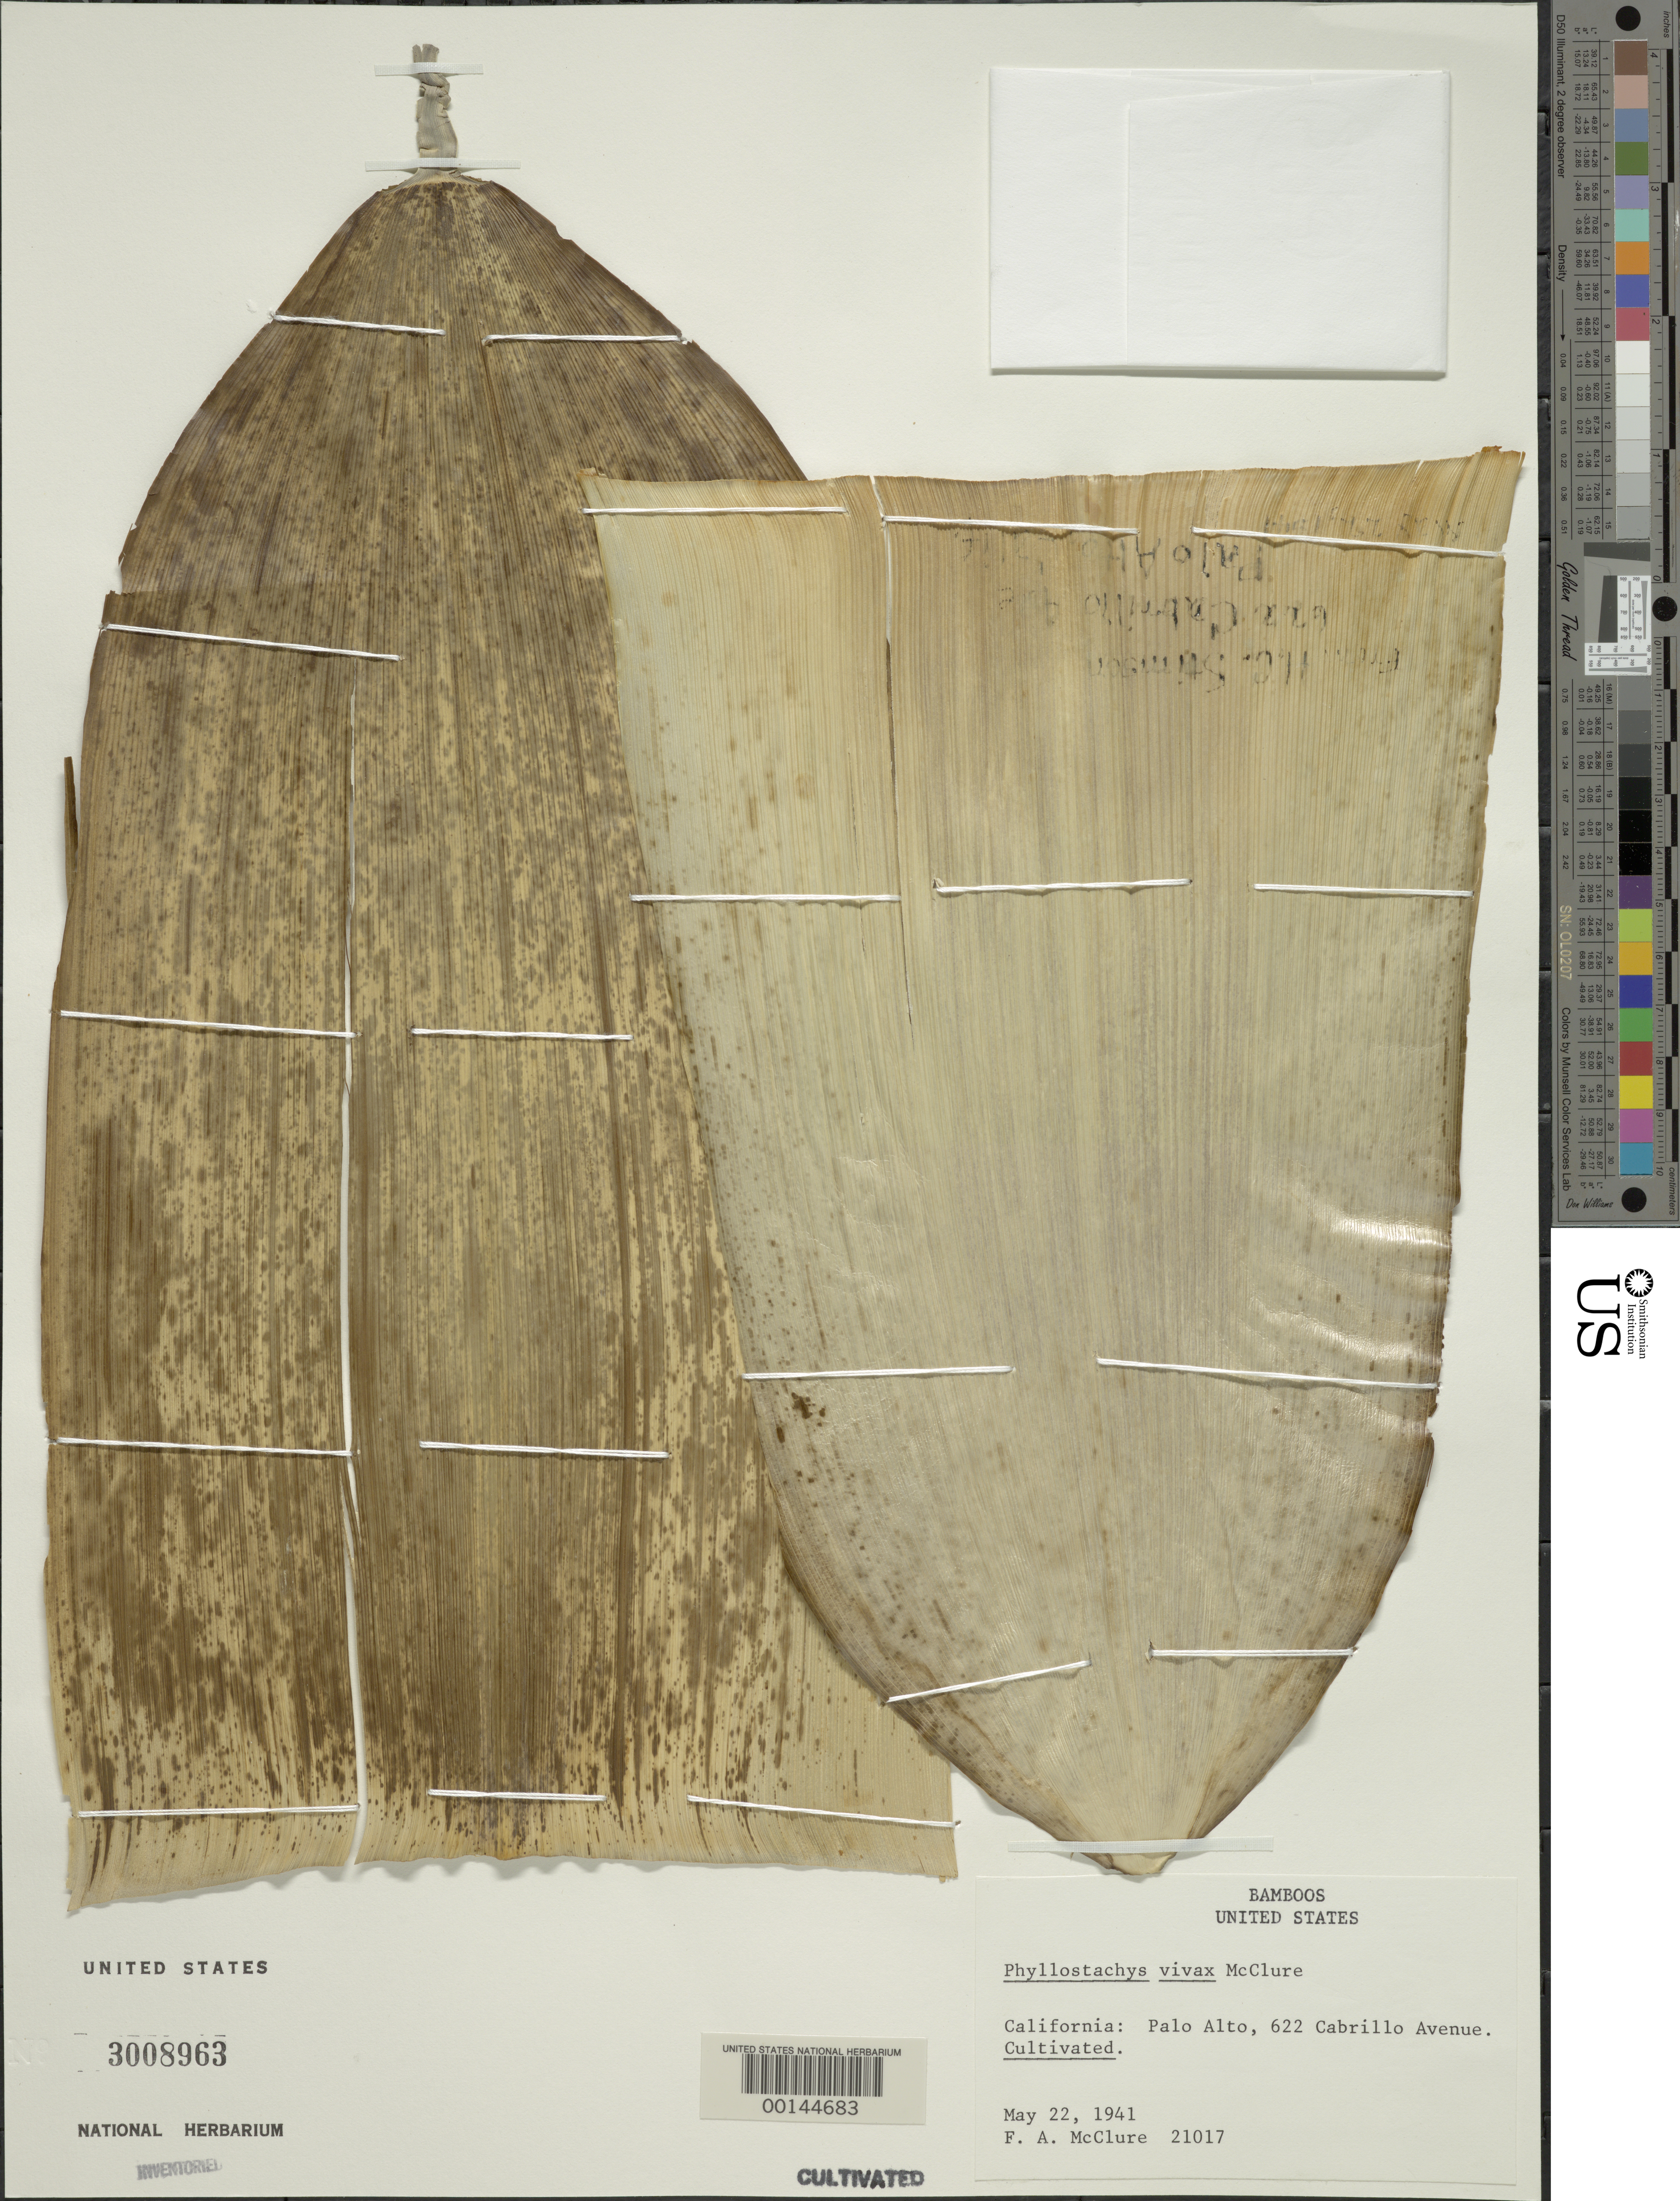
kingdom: Plantae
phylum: Tracheophyta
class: Liliopsida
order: Poales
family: Poaceae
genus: Phyllostachys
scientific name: Phyllostachys vivax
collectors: F. A. McClure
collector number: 21017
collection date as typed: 22 May 1941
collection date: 1941-05-22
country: United States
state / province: California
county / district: Santa Clara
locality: Palo alto, cabrillo ave.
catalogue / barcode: US 3008963